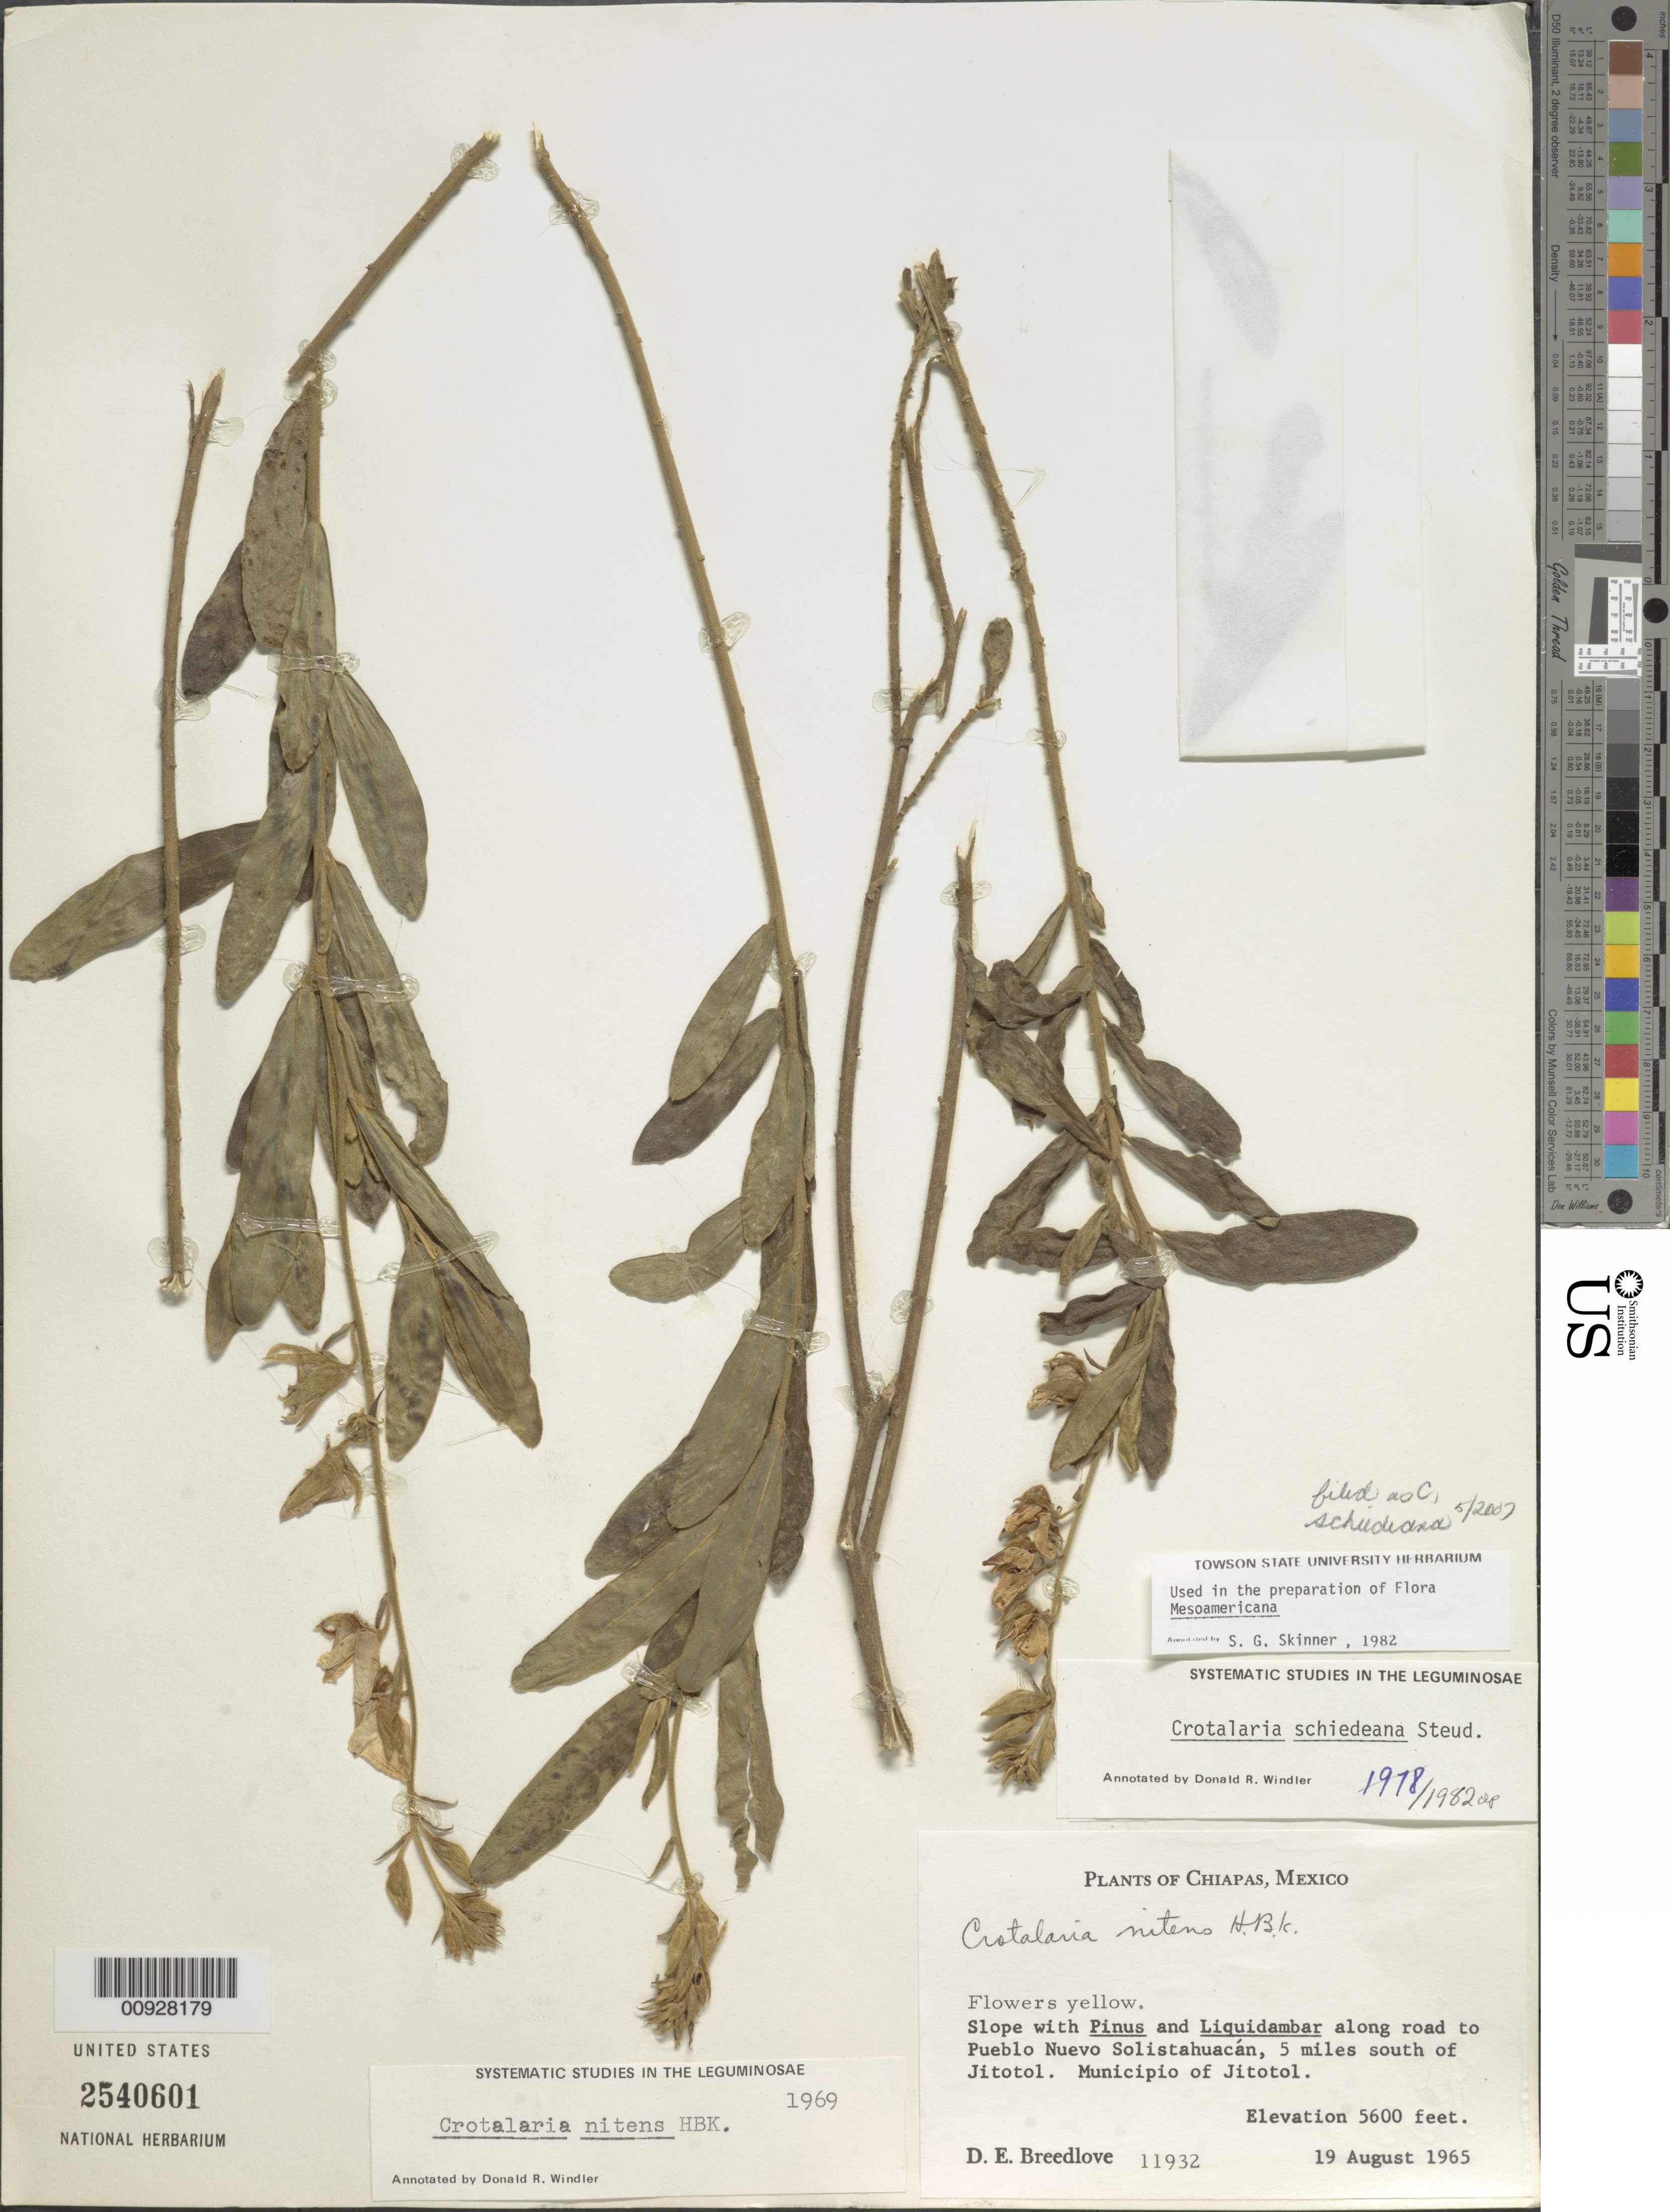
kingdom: Plantae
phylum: Tracheophyta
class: Magnoliopsida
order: Fabales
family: Fabaceae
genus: Crotalaria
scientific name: Crotalaria schiedeana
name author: Steud.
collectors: D. E. Breedlove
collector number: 11932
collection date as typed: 19 Aug 1965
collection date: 1965-08-19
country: Mexico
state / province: Chiapas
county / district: Jitotol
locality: Along road to Pueblo Nuevo Solistahuacán, 5 miles south of Jitotol. Municipio of Jitotol, Chiapas.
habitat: Slope with Pinus and Liquidambar.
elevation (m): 1707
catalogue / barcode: US 2540601